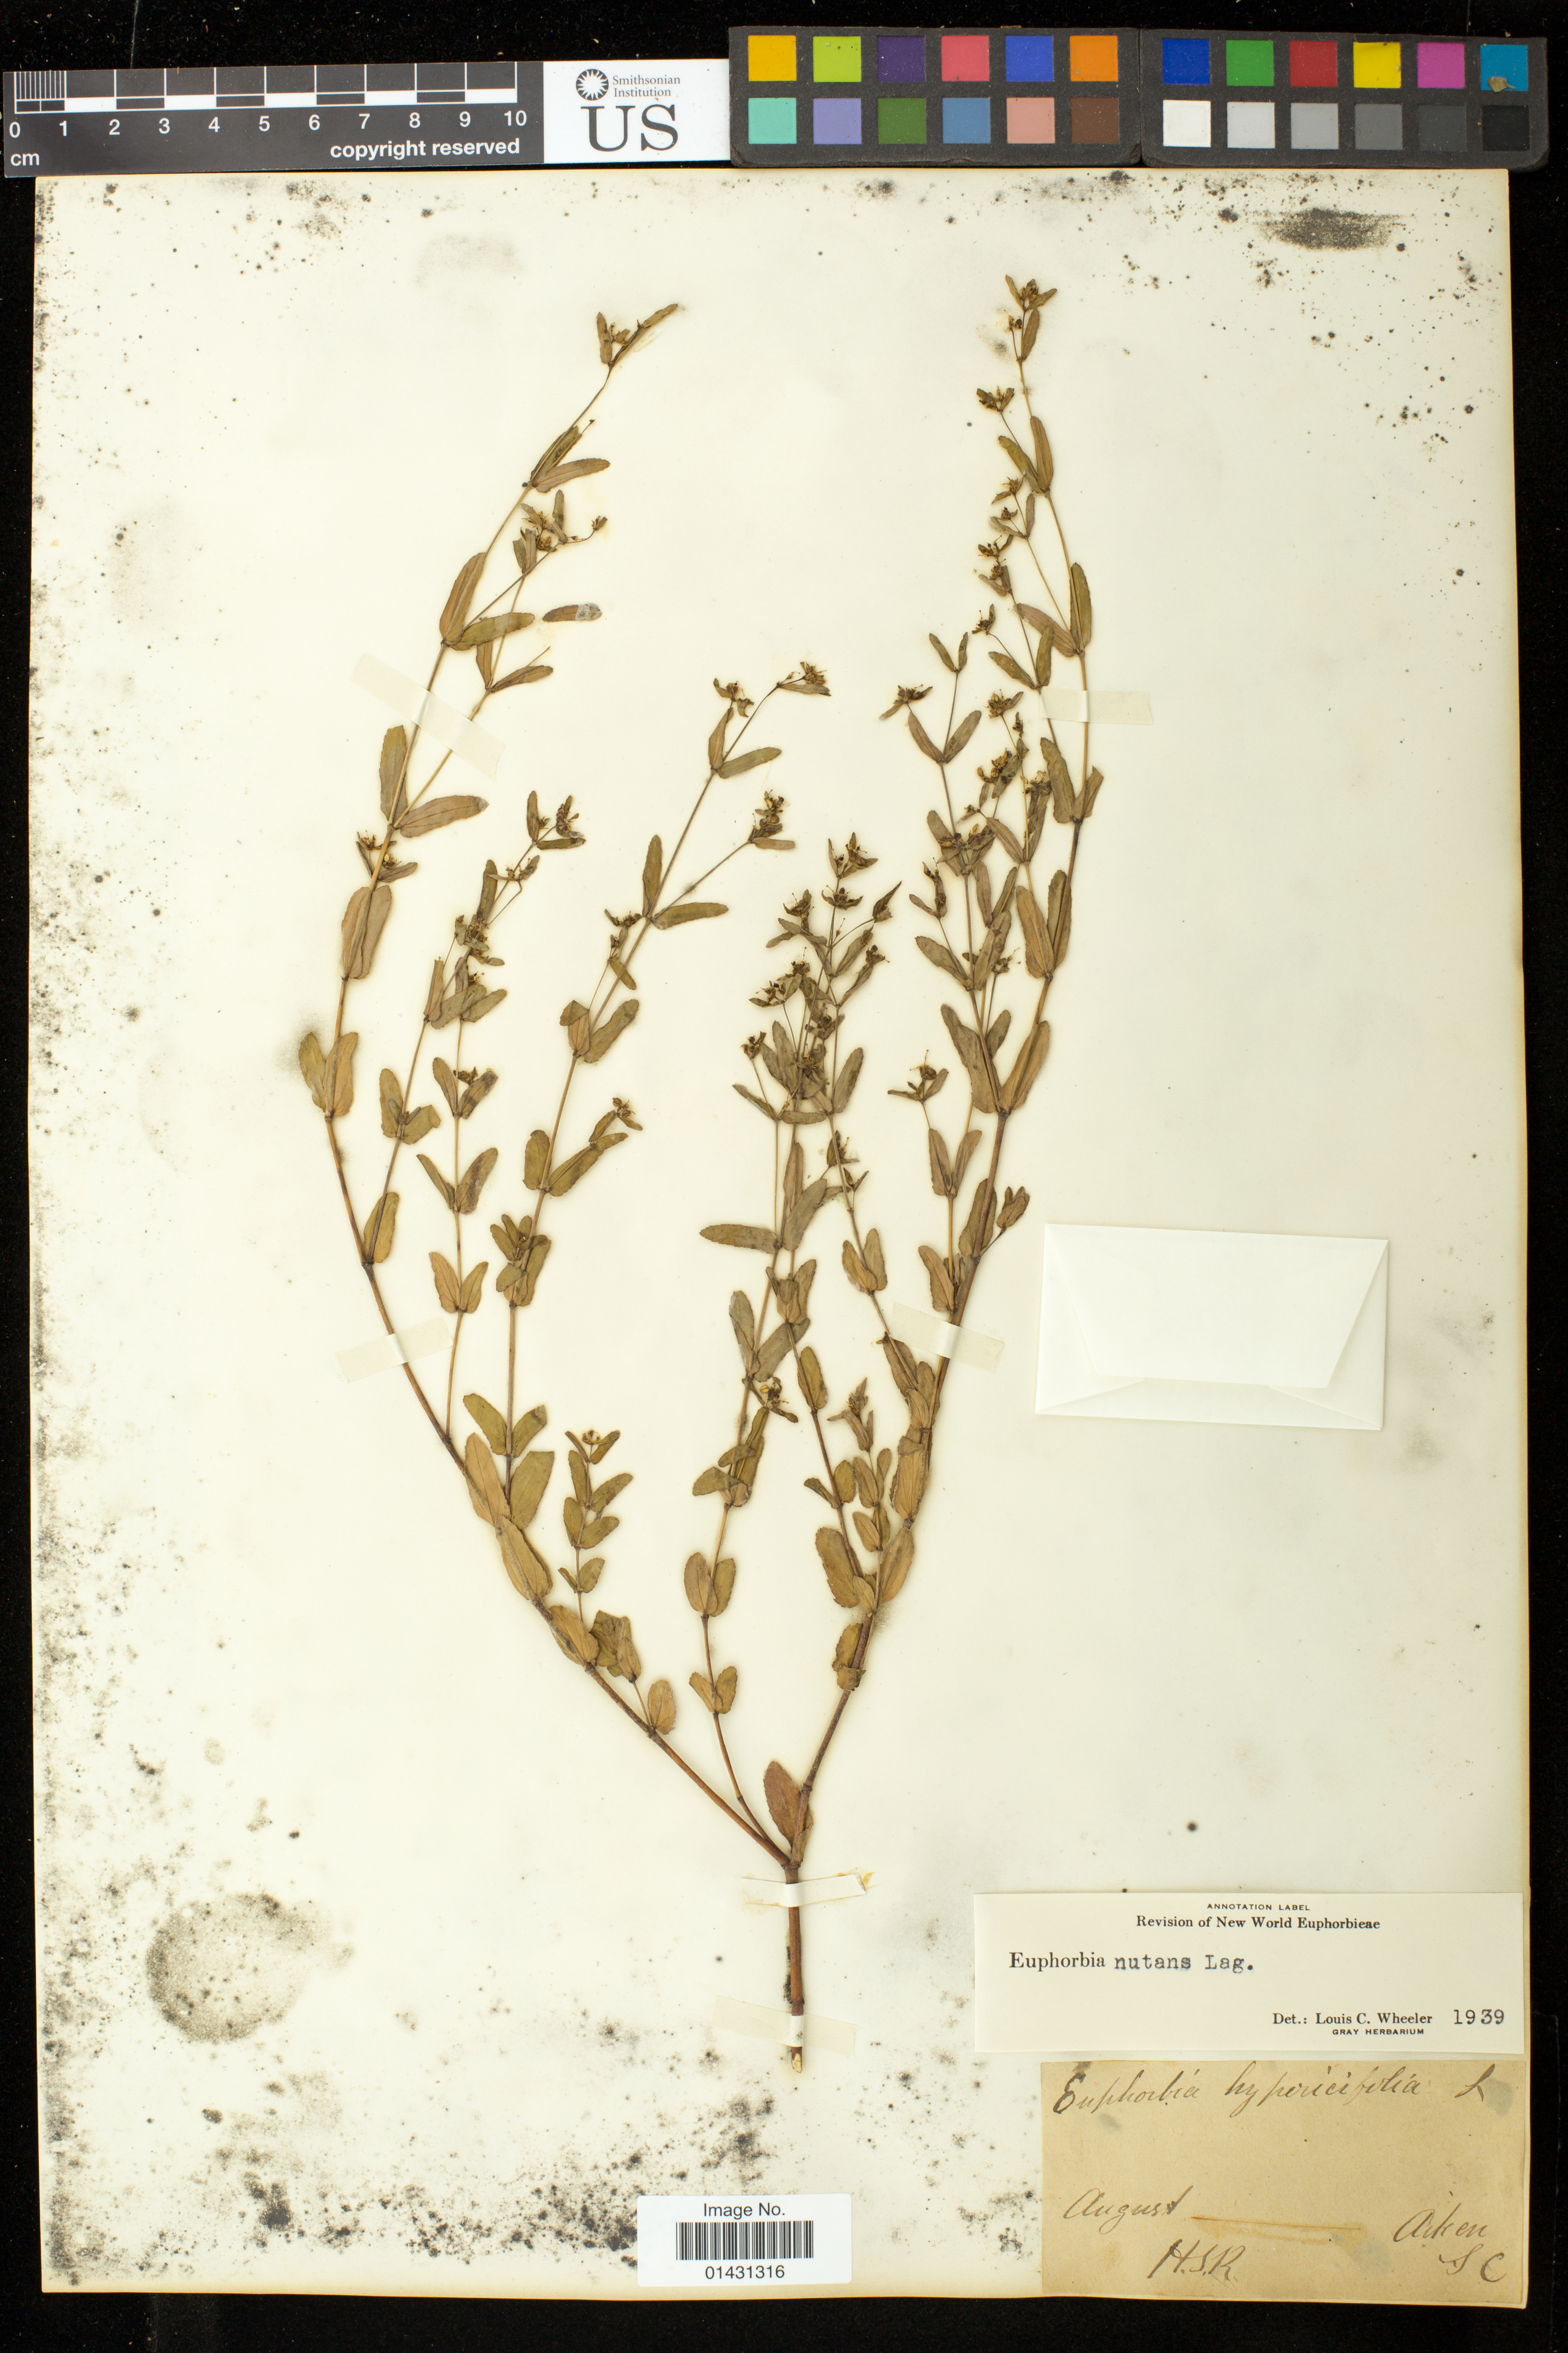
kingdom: Plantae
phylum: Tracheophyta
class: Magnoliopsida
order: Malpighiales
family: Euphorbiaceae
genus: Euphorbia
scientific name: Euphorbia maculata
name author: L.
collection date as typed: August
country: United States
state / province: South Carolina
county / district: Aiken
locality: Aiken